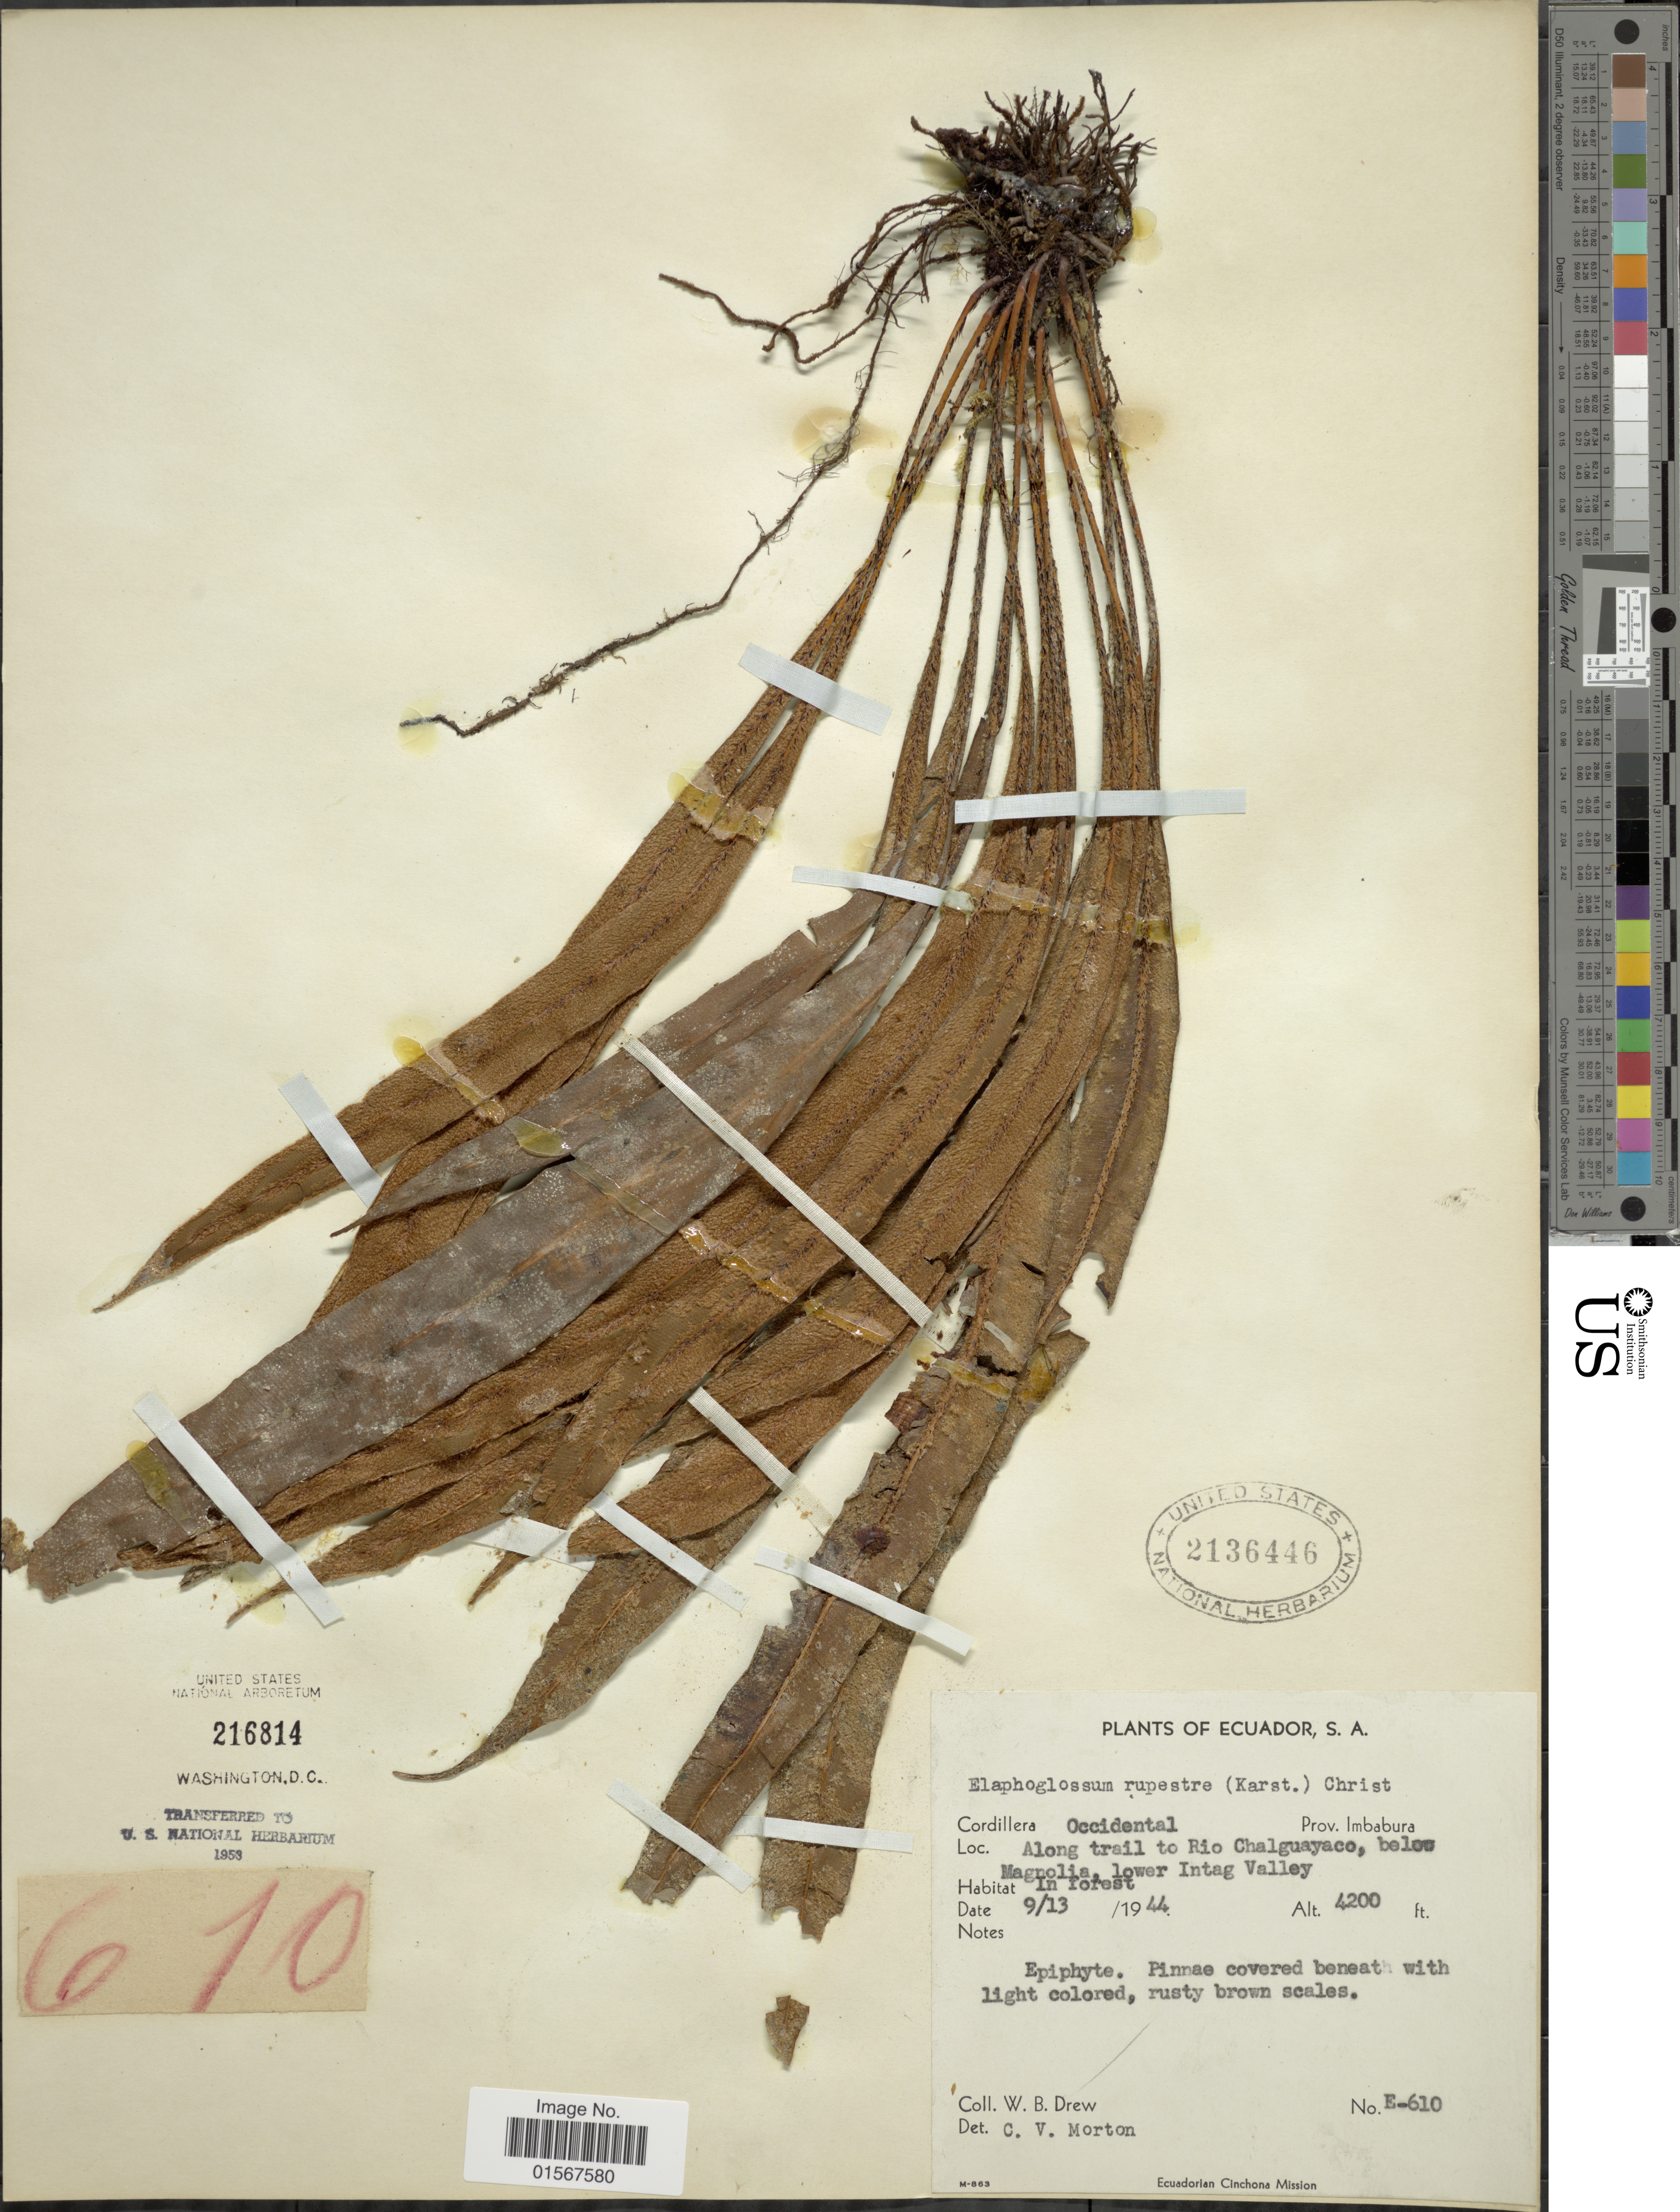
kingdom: Plantae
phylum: Tracheophyta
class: Polypodiopsida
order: Polypodiales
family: Dryopteridaceae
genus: Elaphoglossum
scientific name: Elaphoglossum rupestre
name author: (H. Karst.) Christ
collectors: W. B. Drew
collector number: E-610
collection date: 1944-09-13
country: Ecuador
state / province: Imbabura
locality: Cordillera Occidental, Prov. Imbabura, along trail to Rio Chalguayaco, below Magnolia, lower Intag Valley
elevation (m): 1280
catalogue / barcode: US 2136446